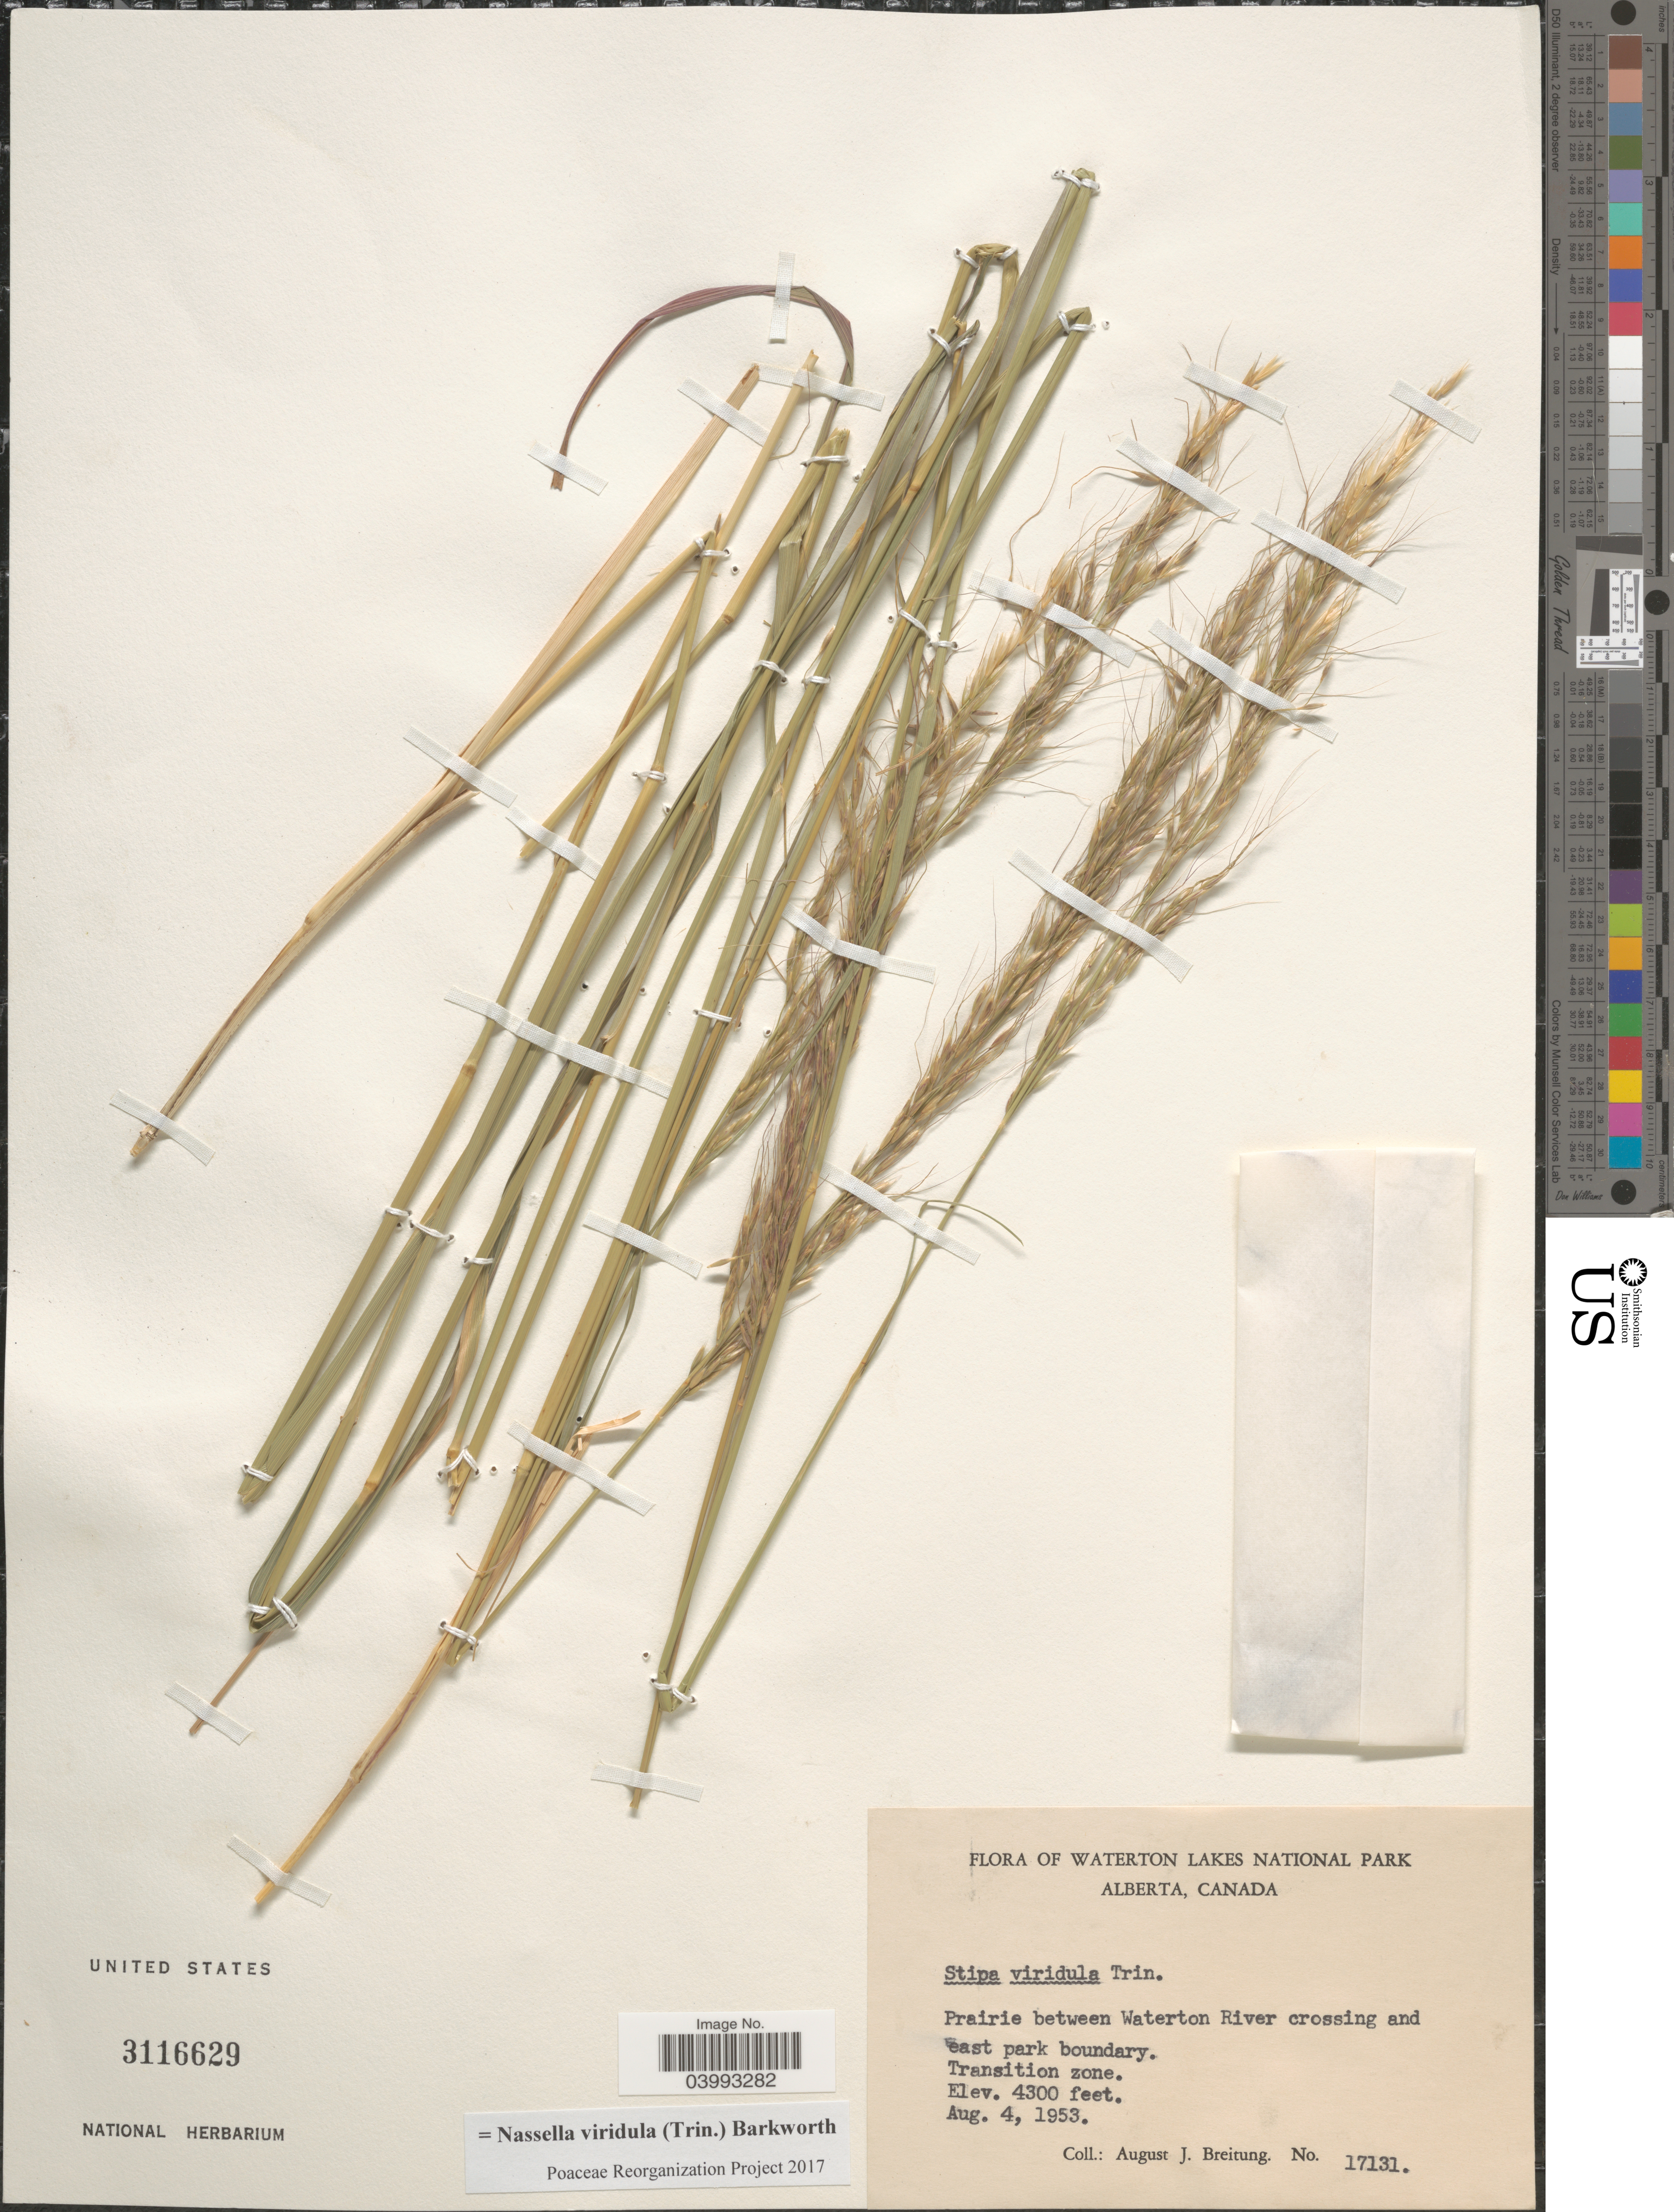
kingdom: Plantae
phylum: Tracheophyta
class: Liliopsida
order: Poales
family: Poaceae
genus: Nassella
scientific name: Nassella viridula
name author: (Trin.) Barkworth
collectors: A. Breitung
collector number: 17131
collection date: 1953-08-04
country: Canada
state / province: Alberta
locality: Waterton Lakes National Park. Prairie between Waterton River crossing and east park boundary. Transition zone.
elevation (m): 1311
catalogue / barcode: US 3116629